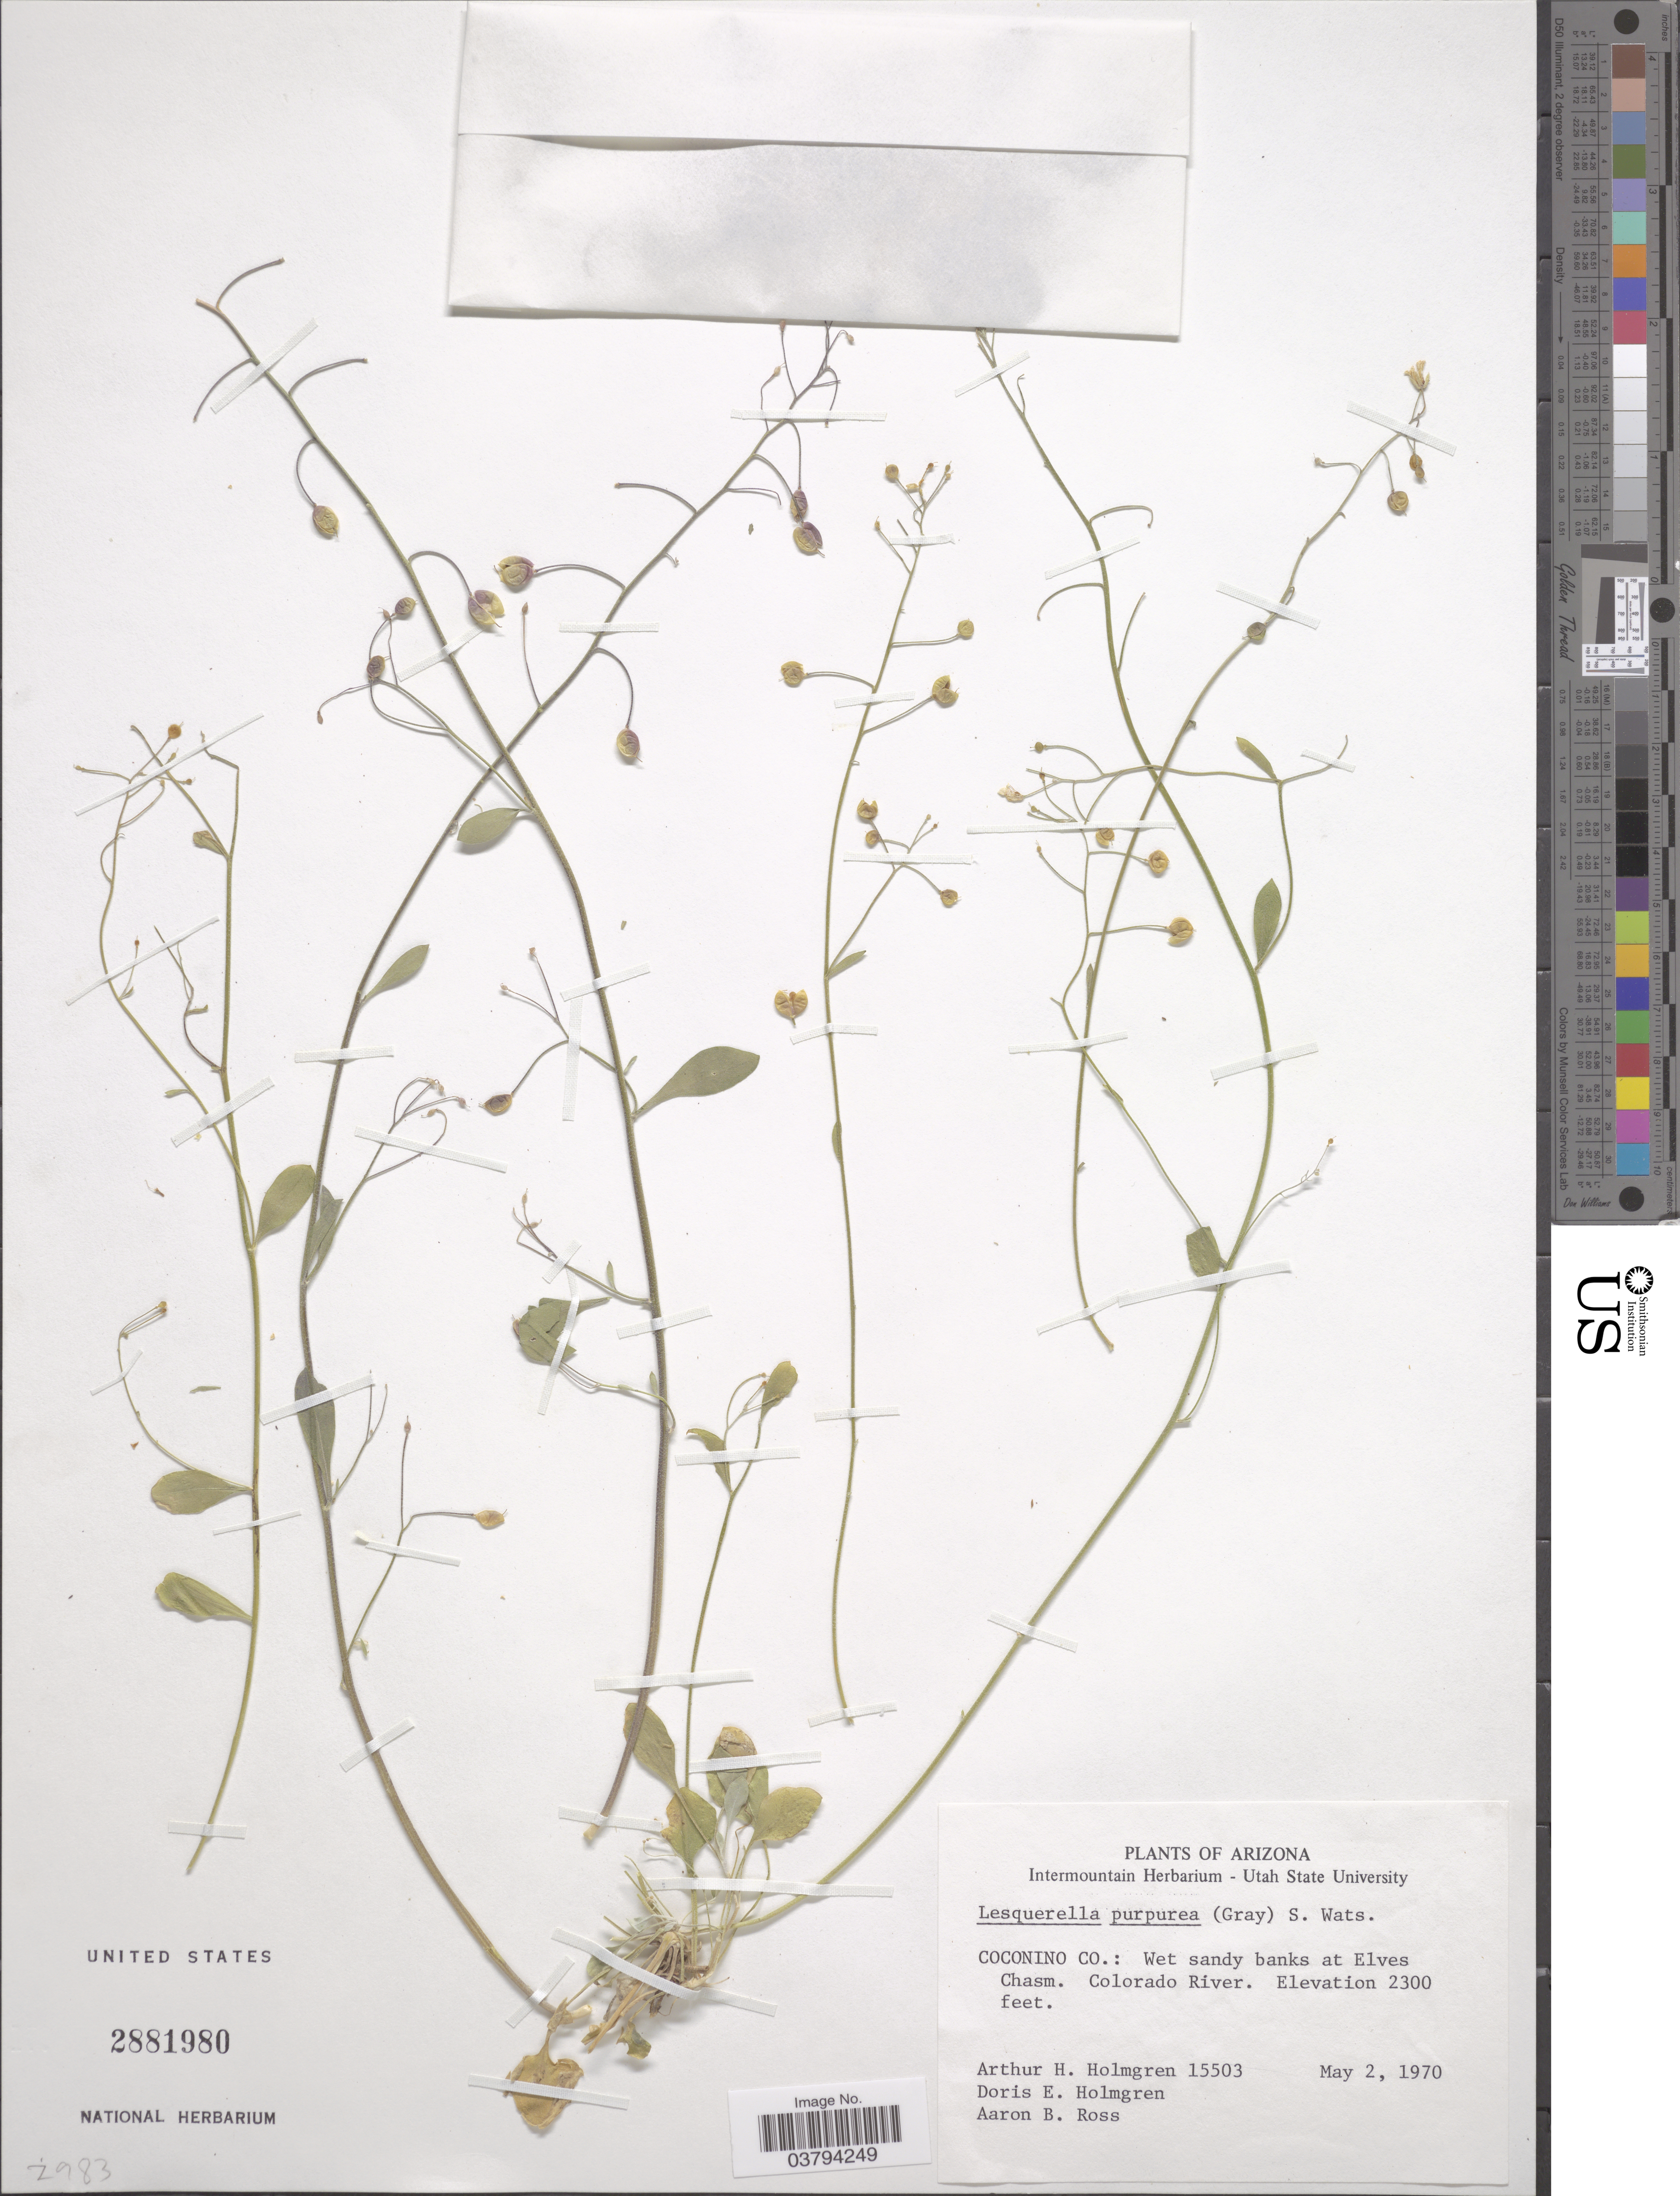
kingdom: Plantae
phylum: Tracheophyta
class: Magnoliopsida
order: Brassicales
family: Brassicaceae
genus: Lesquerella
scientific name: Lesquerella purpurea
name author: (A. Gray) S. Watson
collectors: A. H. Holmgren, D. E. Holmgren & A. Ross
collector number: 15503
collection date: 1970-05-02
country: United States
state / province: Arizona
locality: Coconino Co.: Wet sandy banks at Elves Chasm. Colorado River.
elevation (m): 701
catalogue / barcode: US 2881980